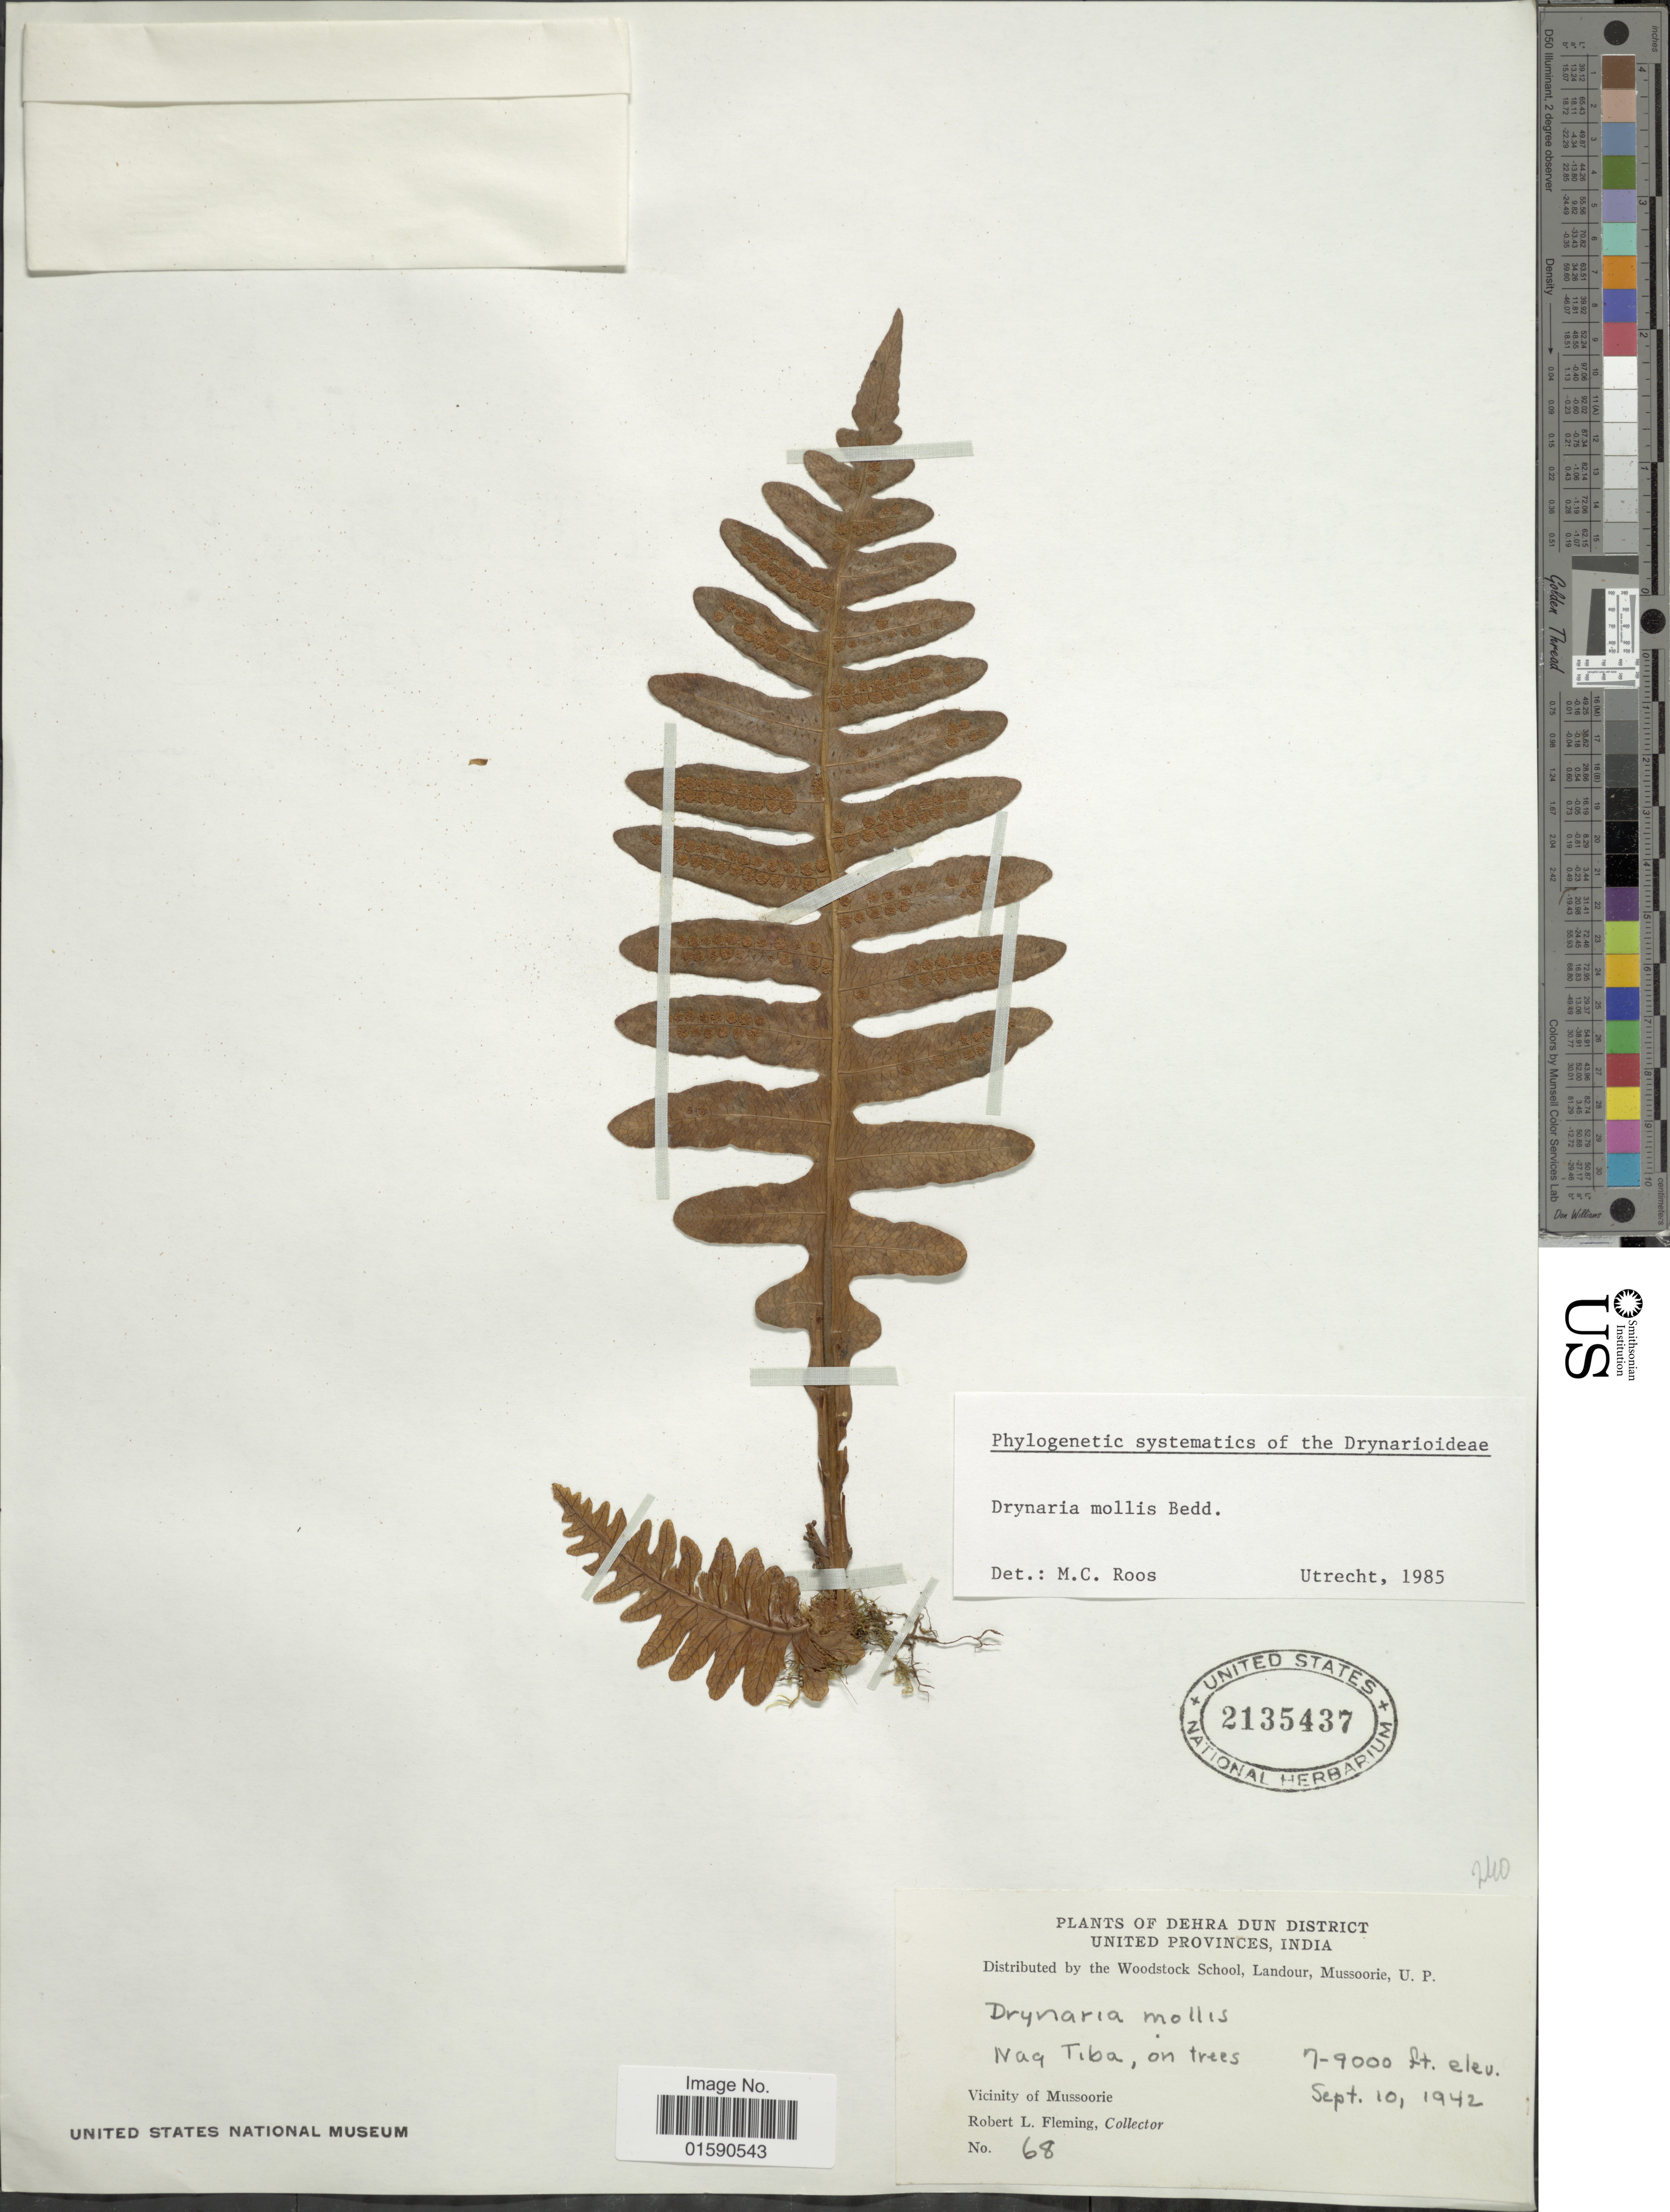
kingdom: Plantae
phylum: Tracheophyta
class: Polypodiopsida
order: Polypodiales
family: Polypodiaceae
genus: Drynaria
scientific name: Drynaria mollis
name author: Bedd.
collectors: R. Fleming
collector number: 68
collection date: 1942-09-10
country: India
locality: Dehra Dun District United Province, India. Vicinity of Mussoorie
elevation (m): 2134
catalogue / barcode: US 2135437